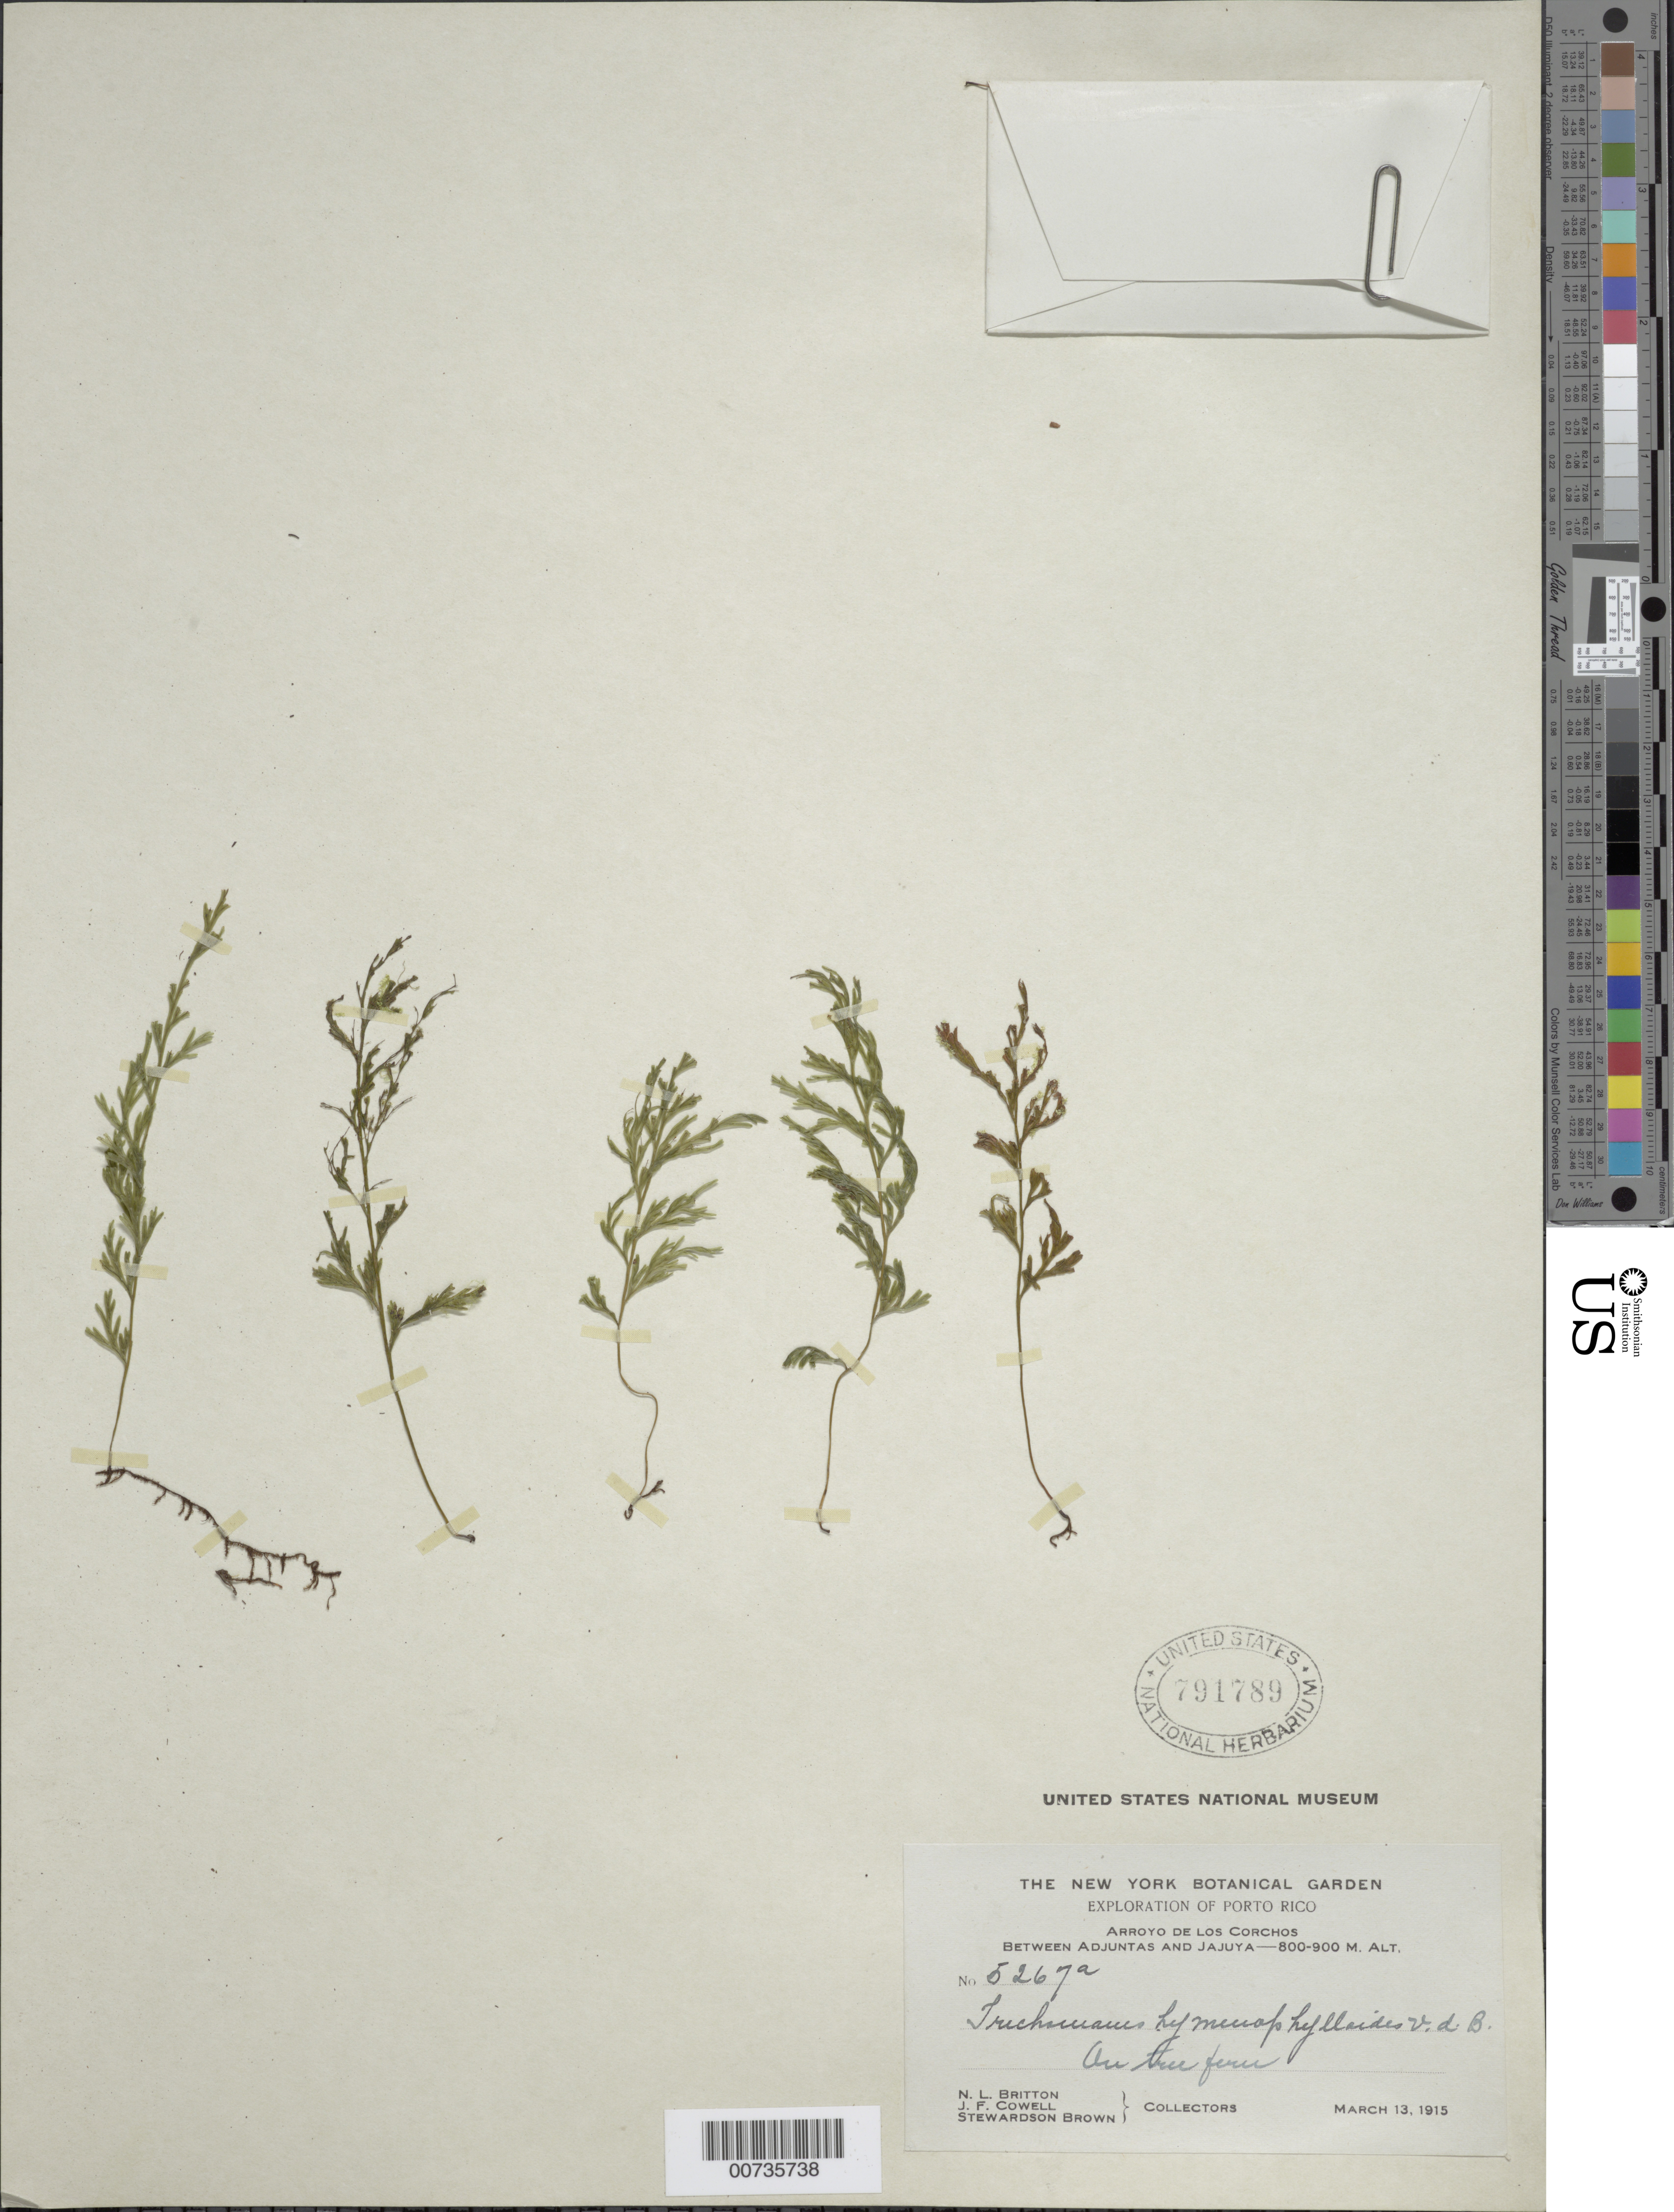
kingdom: Plantae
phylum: Tracheophyta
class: Polypodiopsida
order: Hymenophyllales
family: Hymenophyllaceae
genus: Polyphlebium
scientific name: Polyphlebium hymenophylloides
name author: (Bosch) Ebihara & Dubuisson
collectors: N. Britton, J. F. Cowell & S. Brown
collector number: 5267a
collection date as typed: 13 Mar 1915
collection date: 1915-03-13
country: Puerto Rico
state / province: Adjuntas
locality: Arroyo de los Corchos, btw Adjuntas and Jajuya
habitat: On tree fern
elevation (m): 800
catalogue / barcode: US 791789